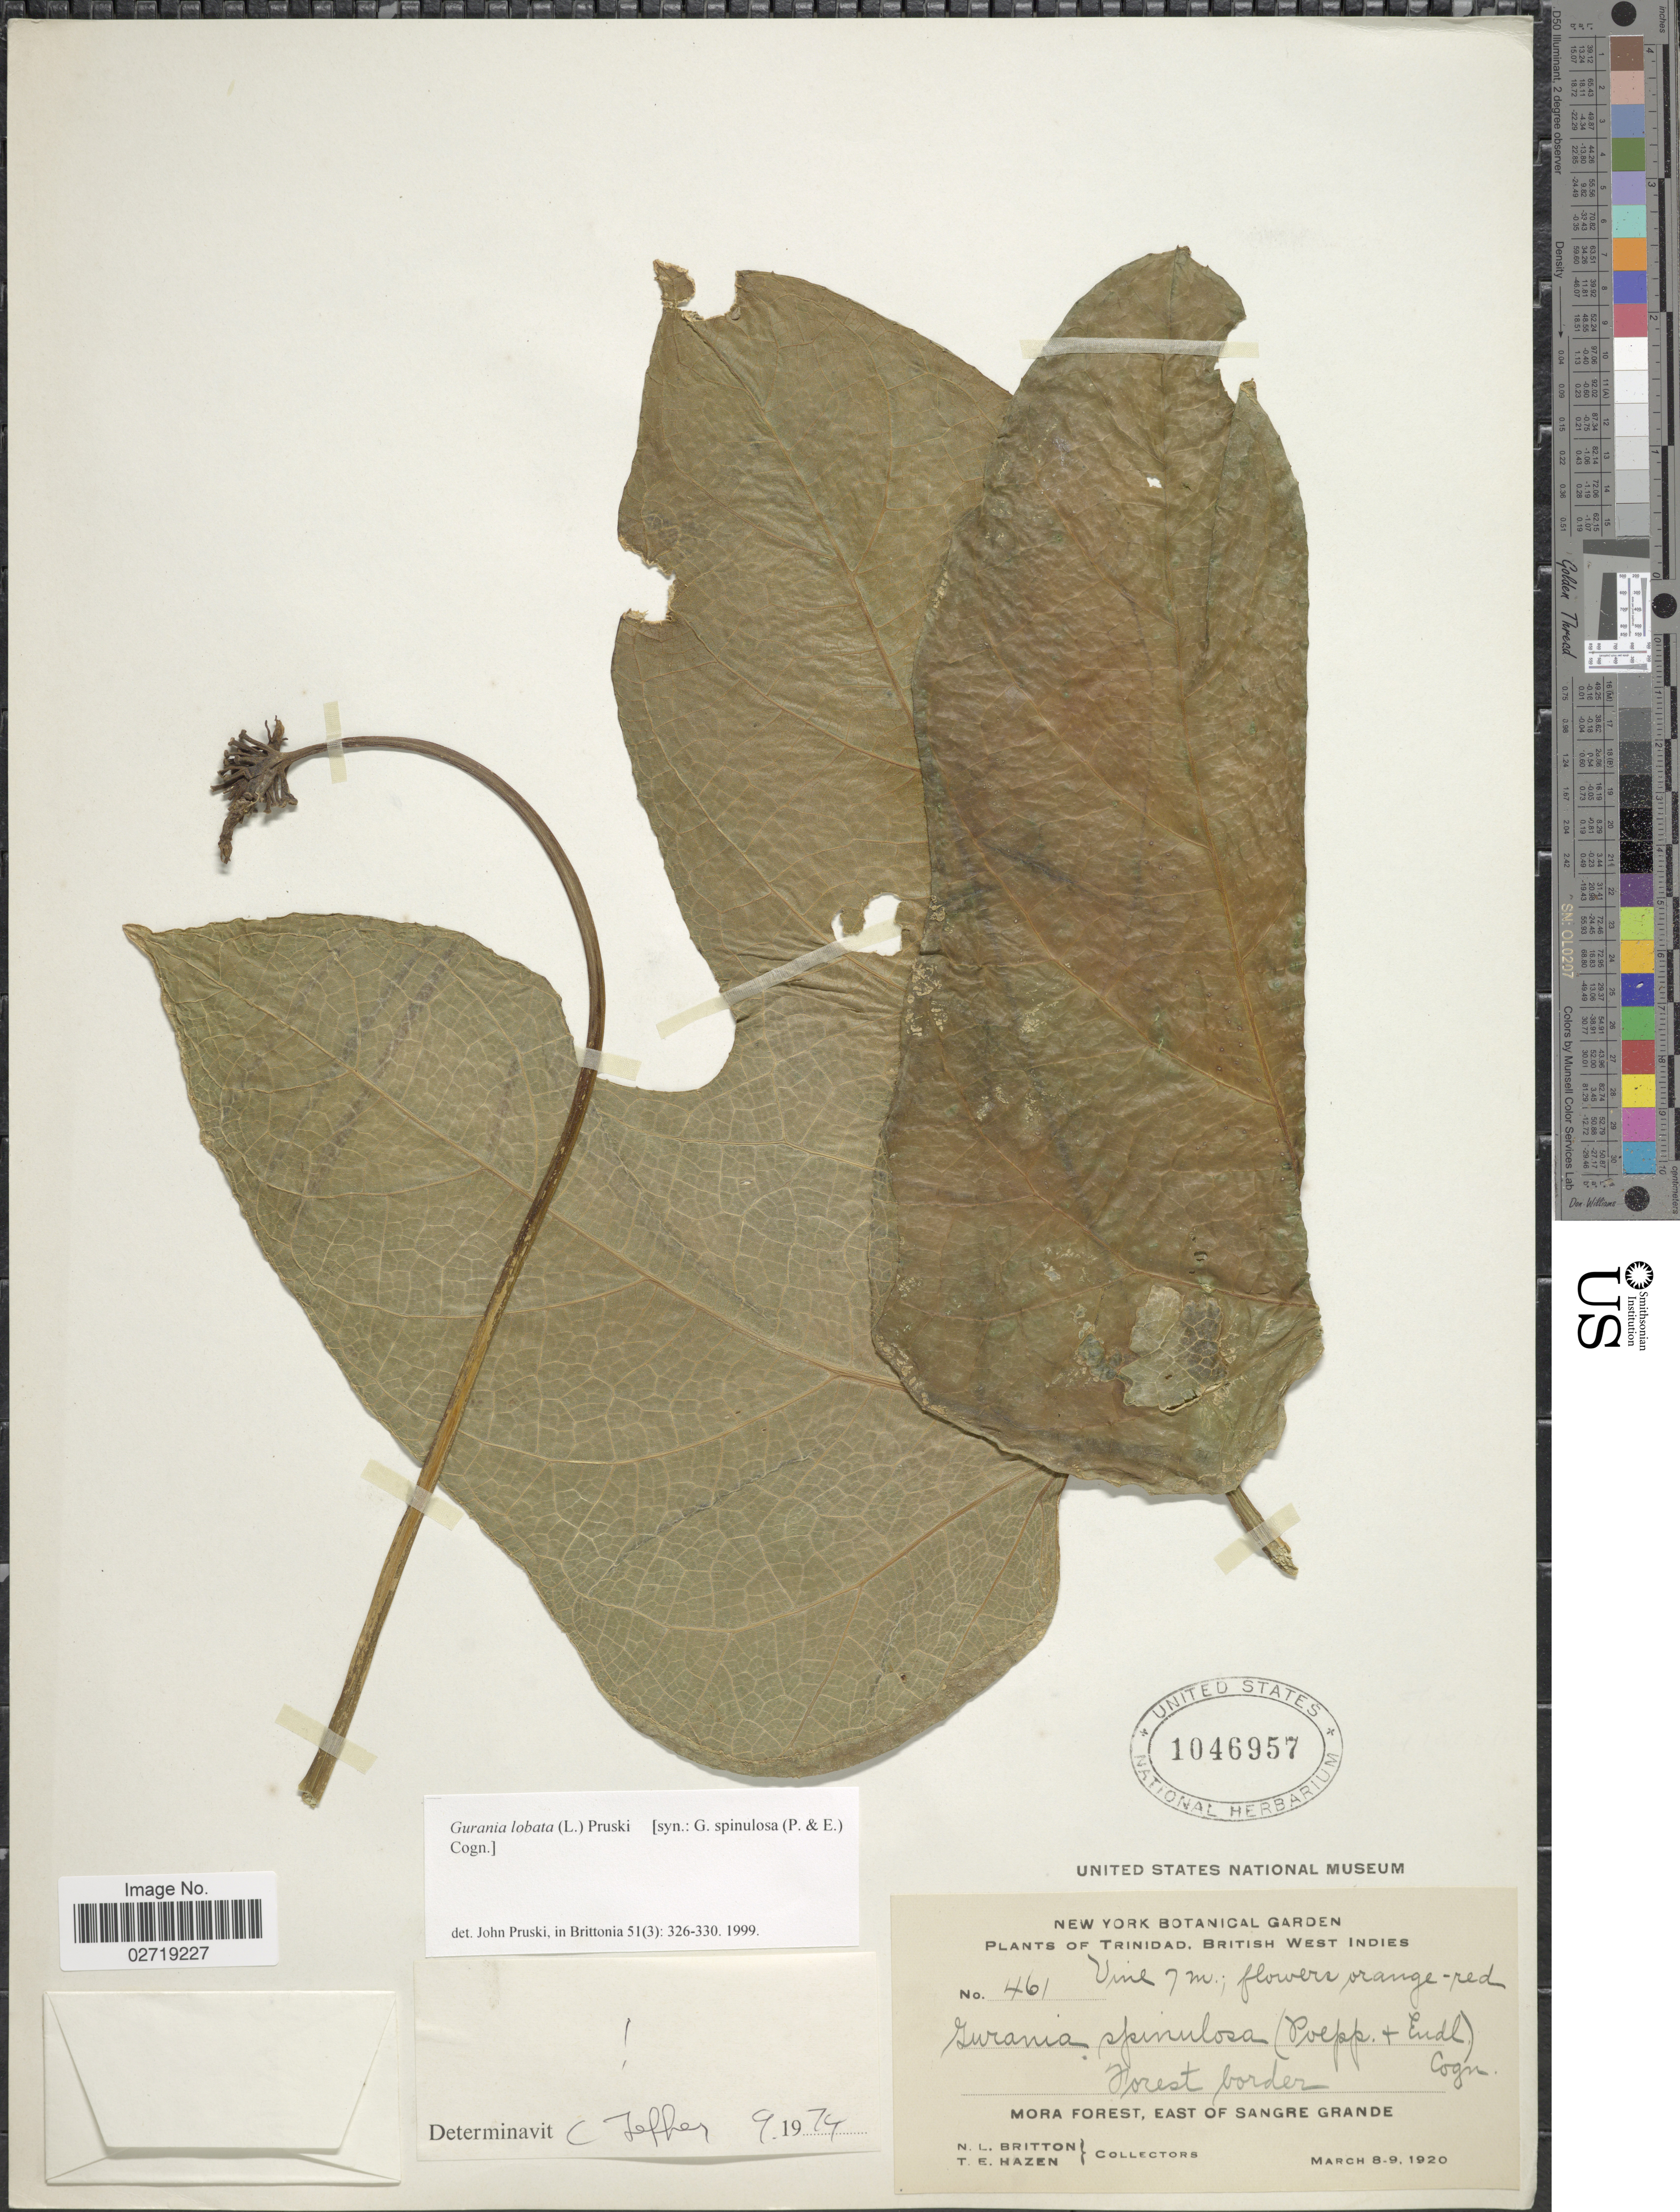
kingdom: Plantae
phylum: Tracheophyta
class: Magnoliopsida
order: Cucurbitales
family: Cucurbitaceae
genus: Gurania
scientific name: Gurania lobata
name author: (L.) Pruski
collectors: N. Britton & T. E. Hazen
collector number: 461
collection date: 1920-03-08/1920-03-09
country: Trinidad and Tobago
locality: Trinidad, British West Indies. Mora Forest, east of Sangre Grande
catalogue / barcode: US 1046957